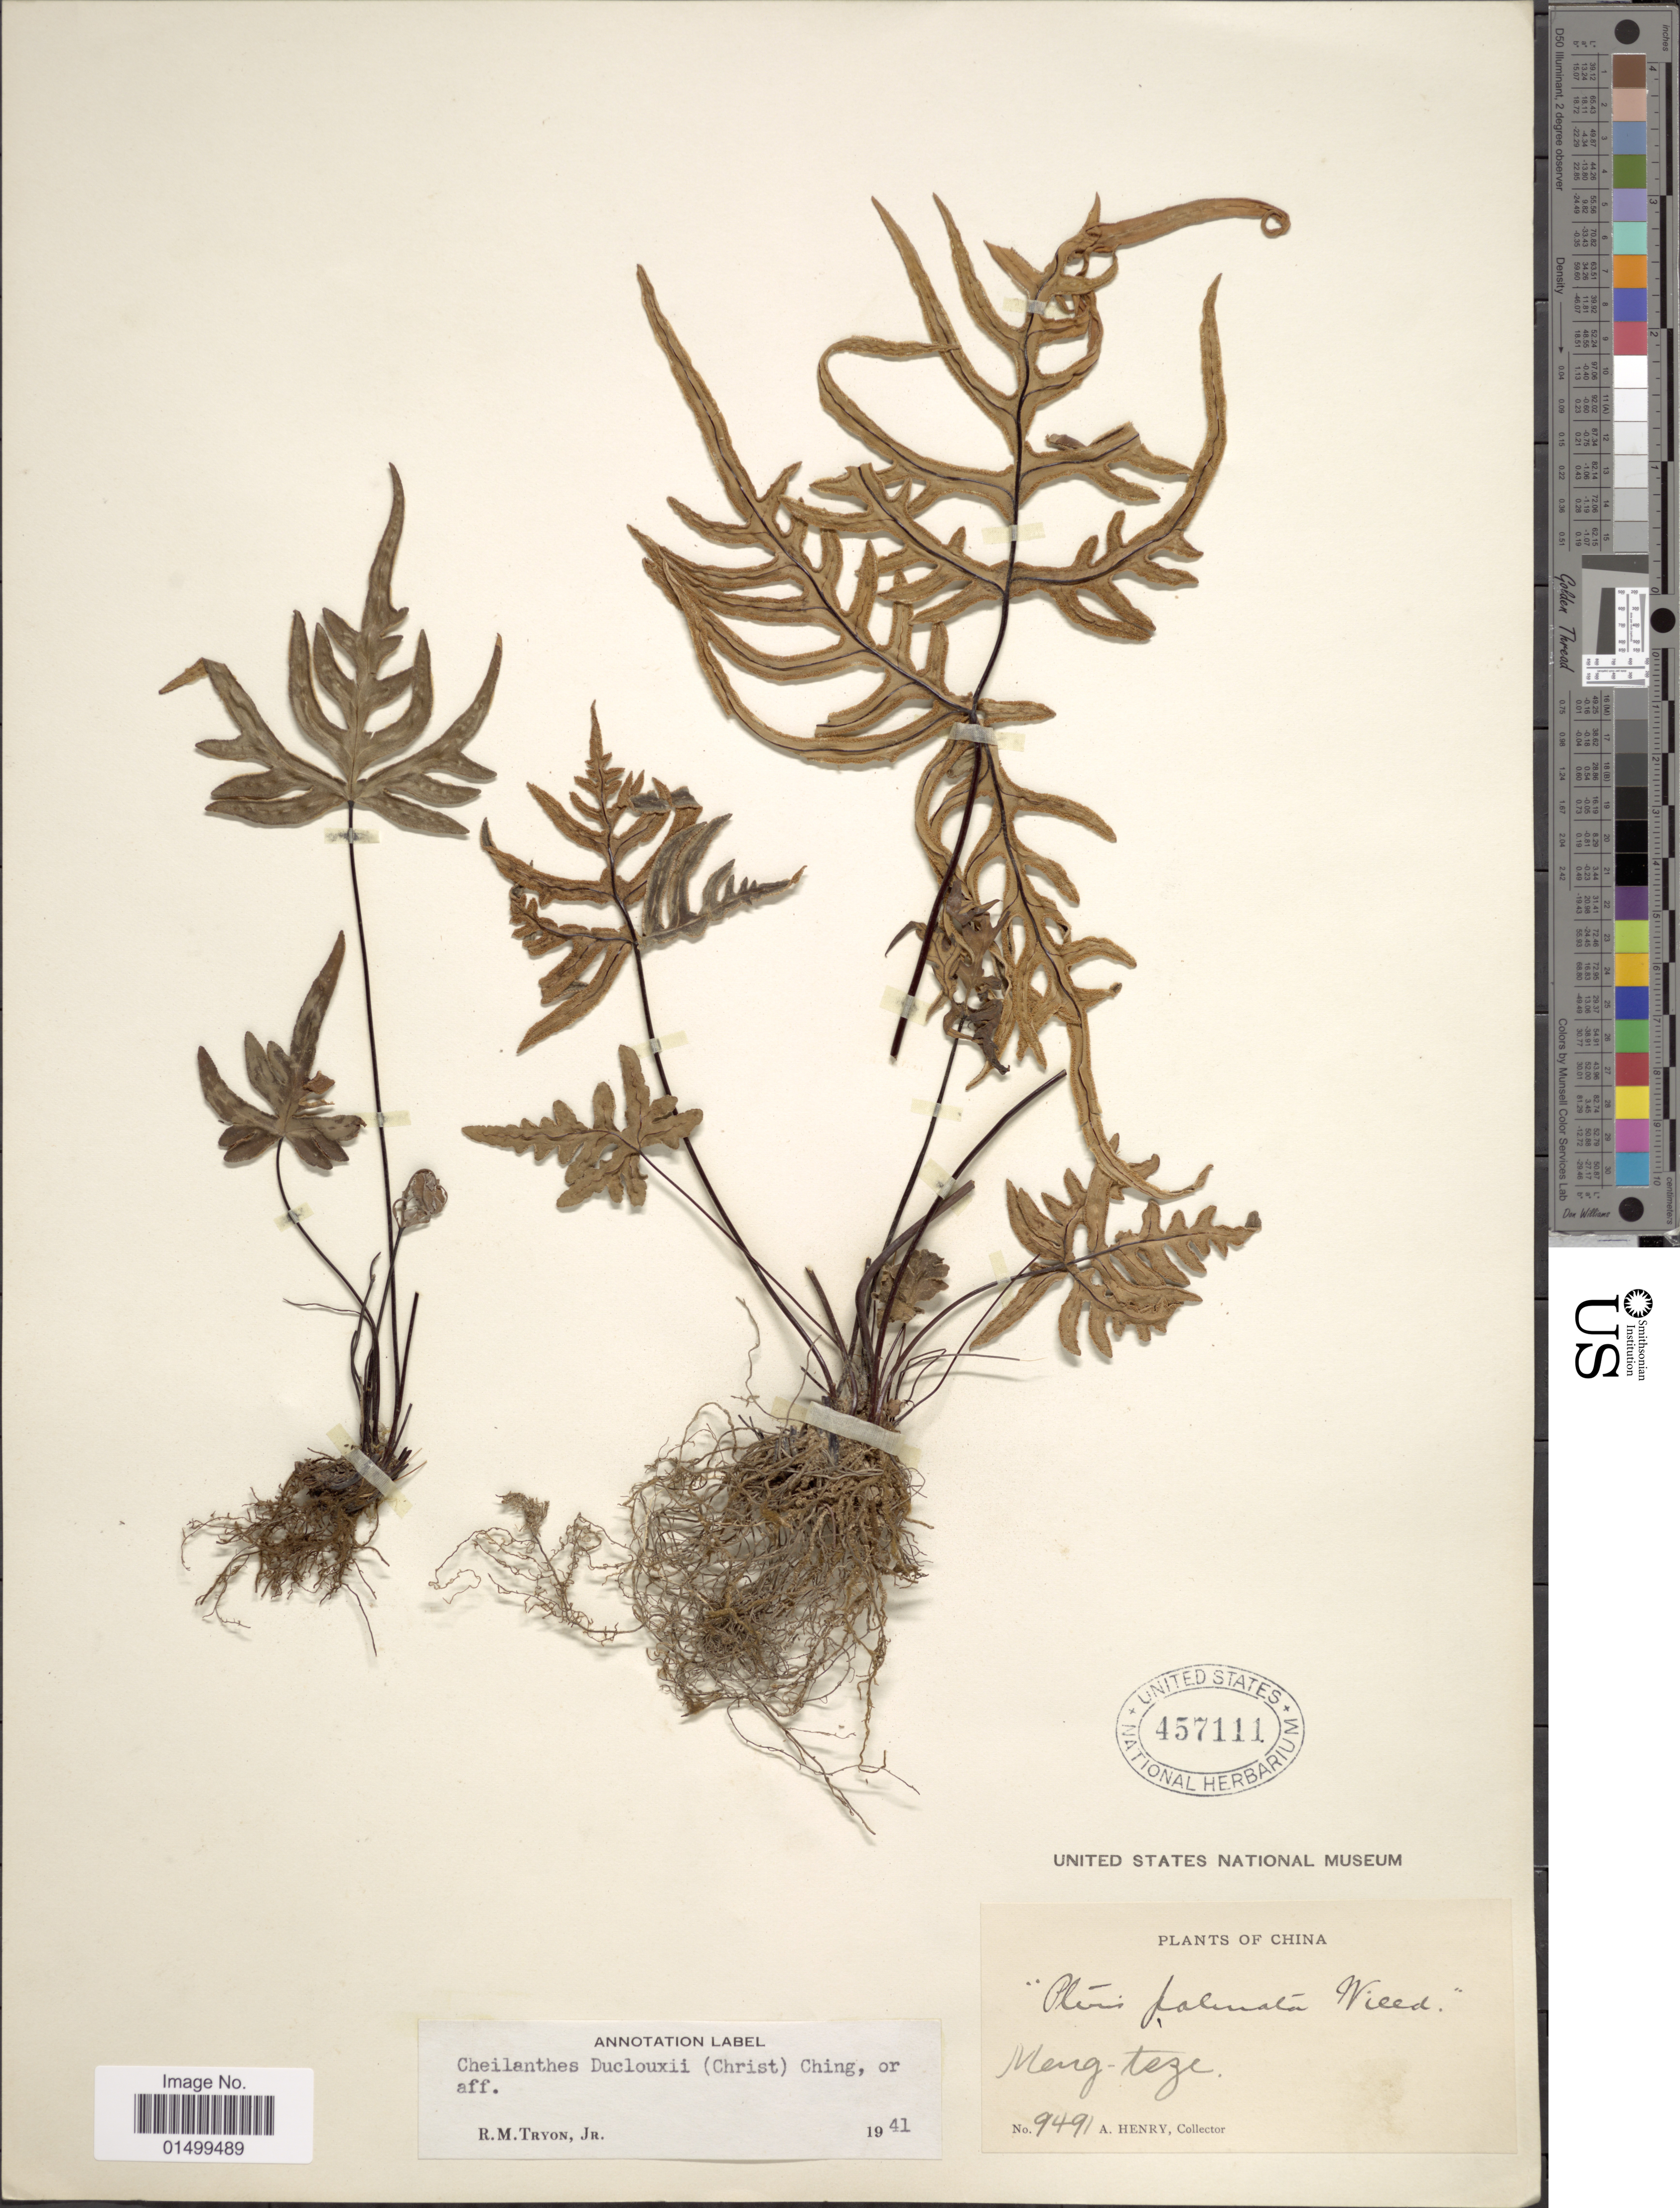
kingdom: Plantae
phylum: Tracheophyta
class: Polypodiopsida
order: Polypodiales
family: Pteridaceae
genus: Cheilanthes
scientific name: Cheilanthes duclouxii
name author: (Christ) Ching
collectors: A. Henry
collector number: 9491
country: China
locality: Meng-teze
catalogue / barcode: US 457111